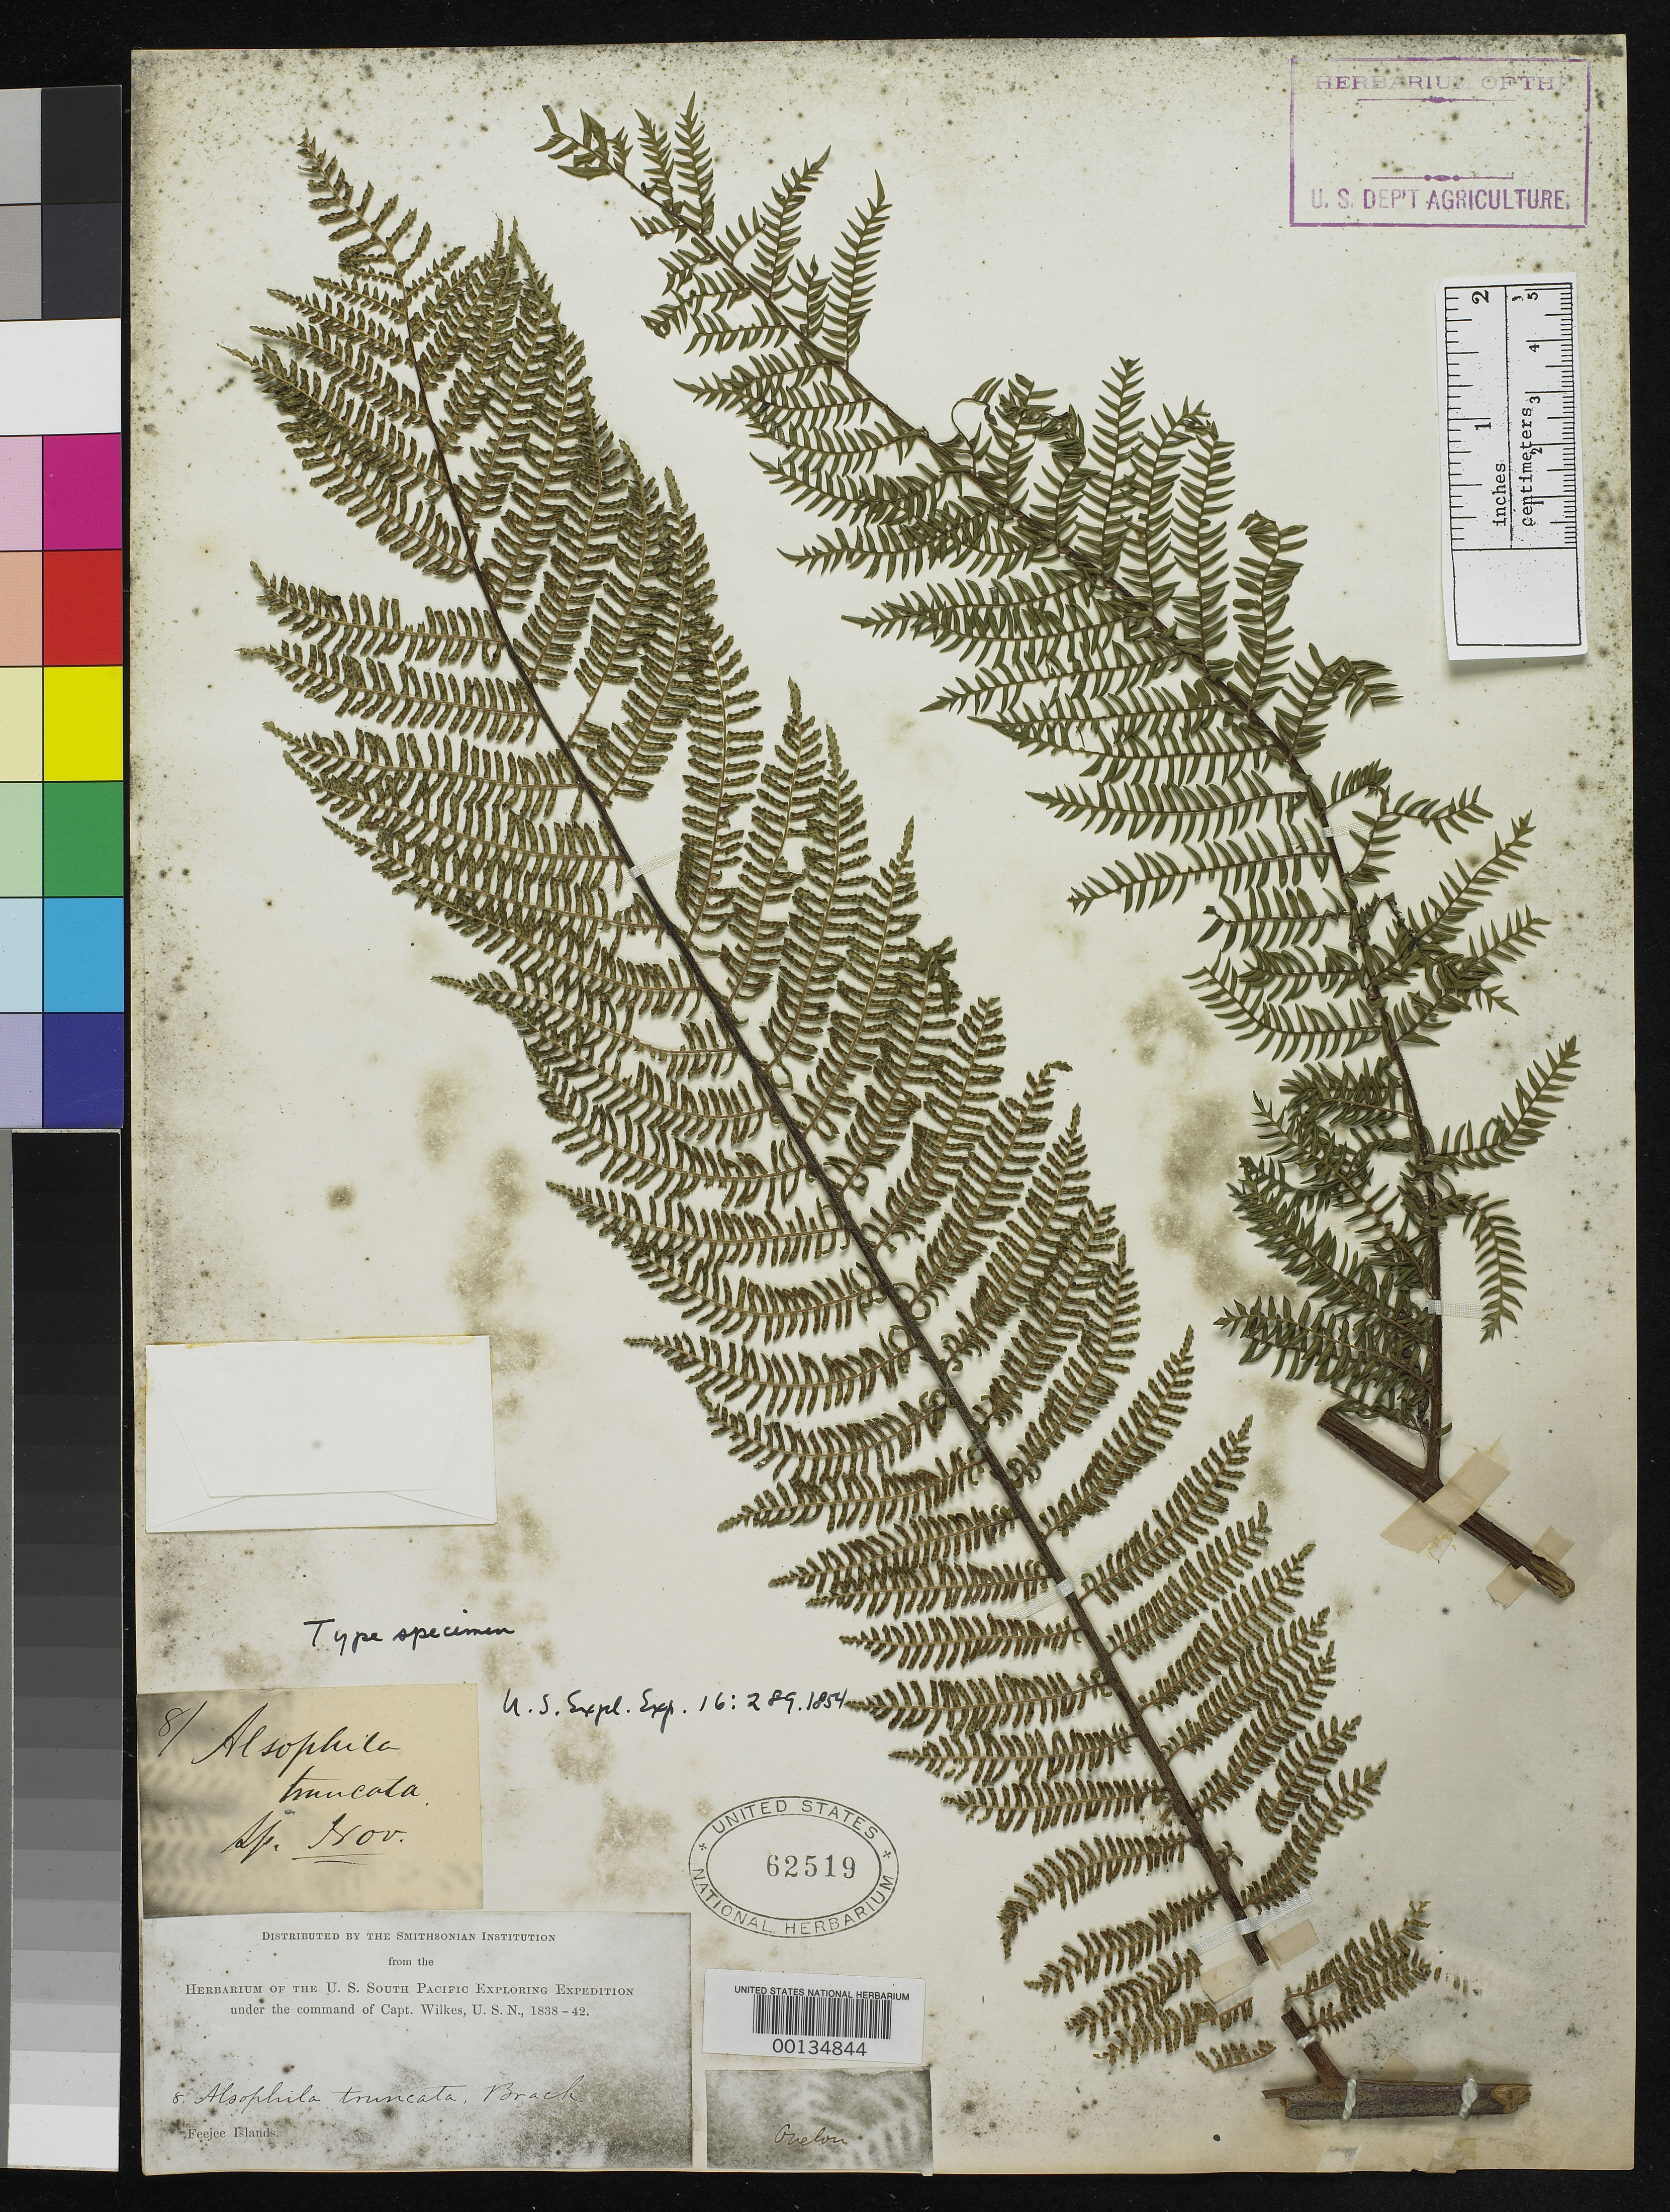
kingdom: Plantae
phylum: Tracheophyta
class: Polypodiopsida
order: Cyatheales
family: Cyatheaceae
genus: Alsophila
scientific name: Alsophila truncata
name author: Brack. in Wilkes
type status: Holotype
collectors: Wilkes Explor. Exped.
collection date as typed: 1838 to -- --- 1842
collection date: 1838/1842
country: Fiji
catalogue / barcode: US 62519